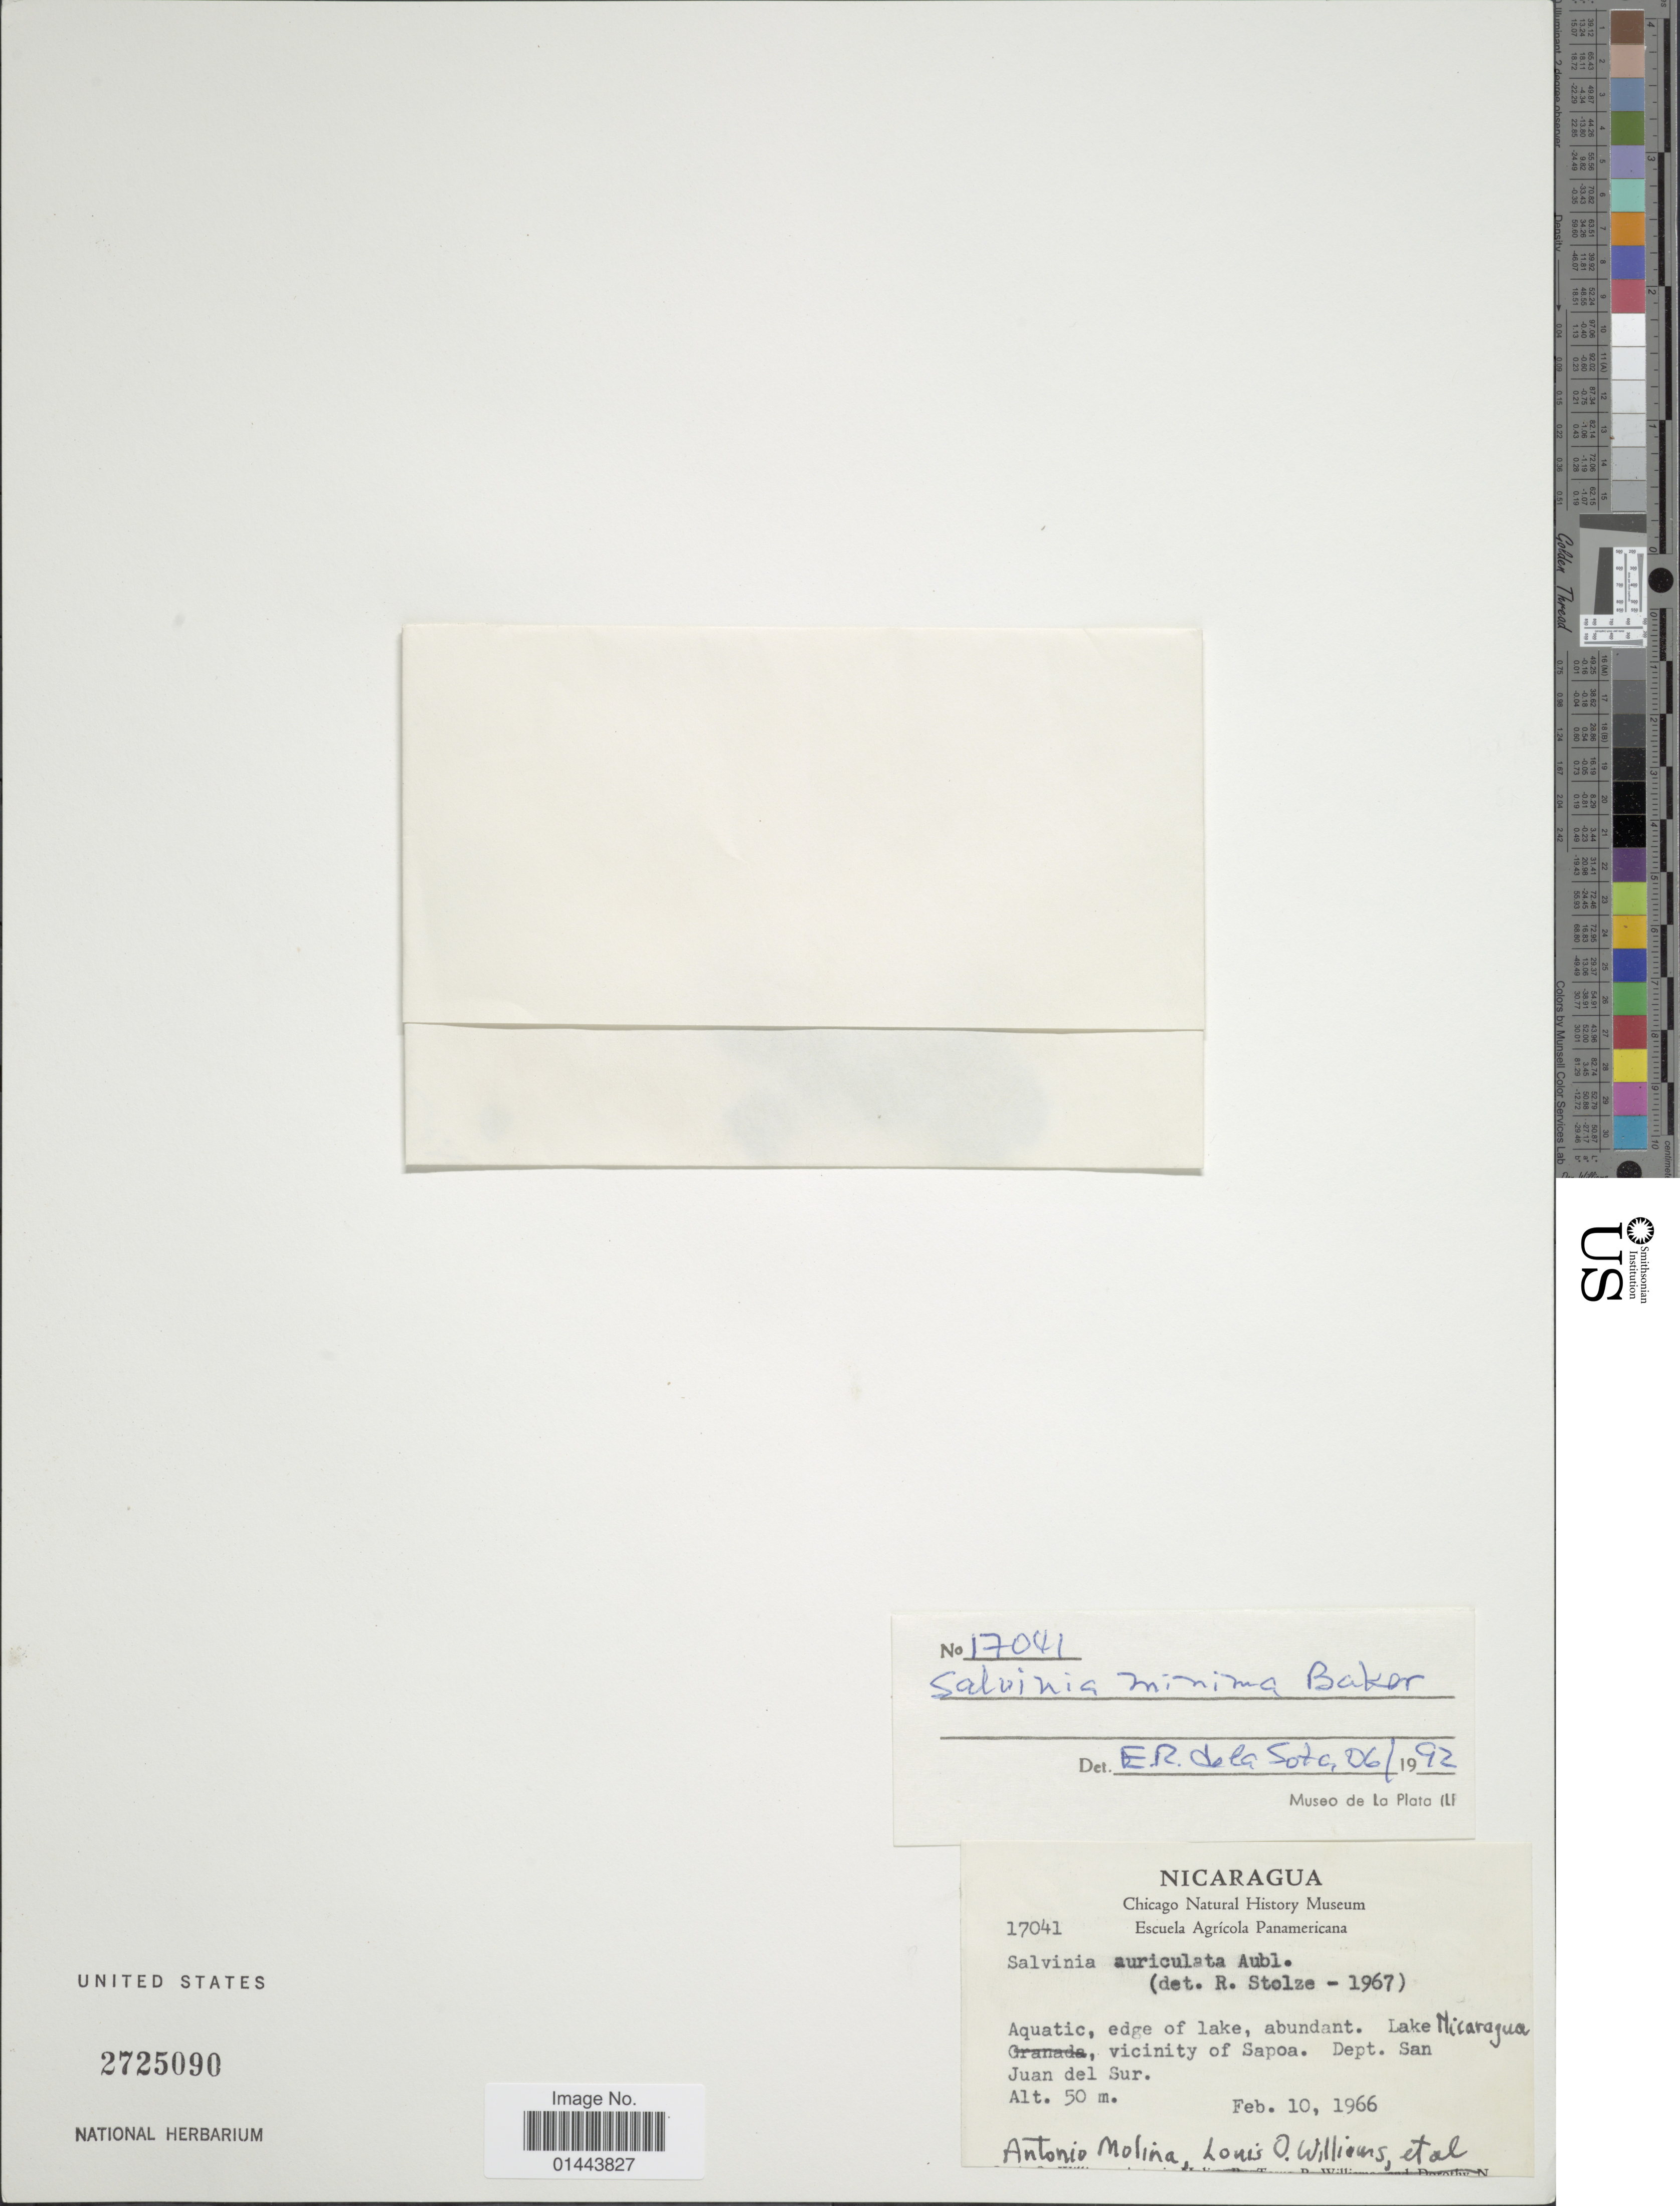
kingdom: Plantae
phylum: Tracheophyta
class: Polypodiopsida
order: Salviniales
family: Salviniaceae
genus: Salvinia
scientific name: Salvinia minima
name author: Baker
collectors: A. Molina R., L. O. Williams & et al.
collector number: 17041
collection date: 1966-02-10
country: Nicaragua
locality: Aquatic, edge of lake, abundant, Lake Nicaragua, vicinity of Sapoa, Dept. San Juan del Sur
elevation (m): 50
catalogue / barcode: US 2725090